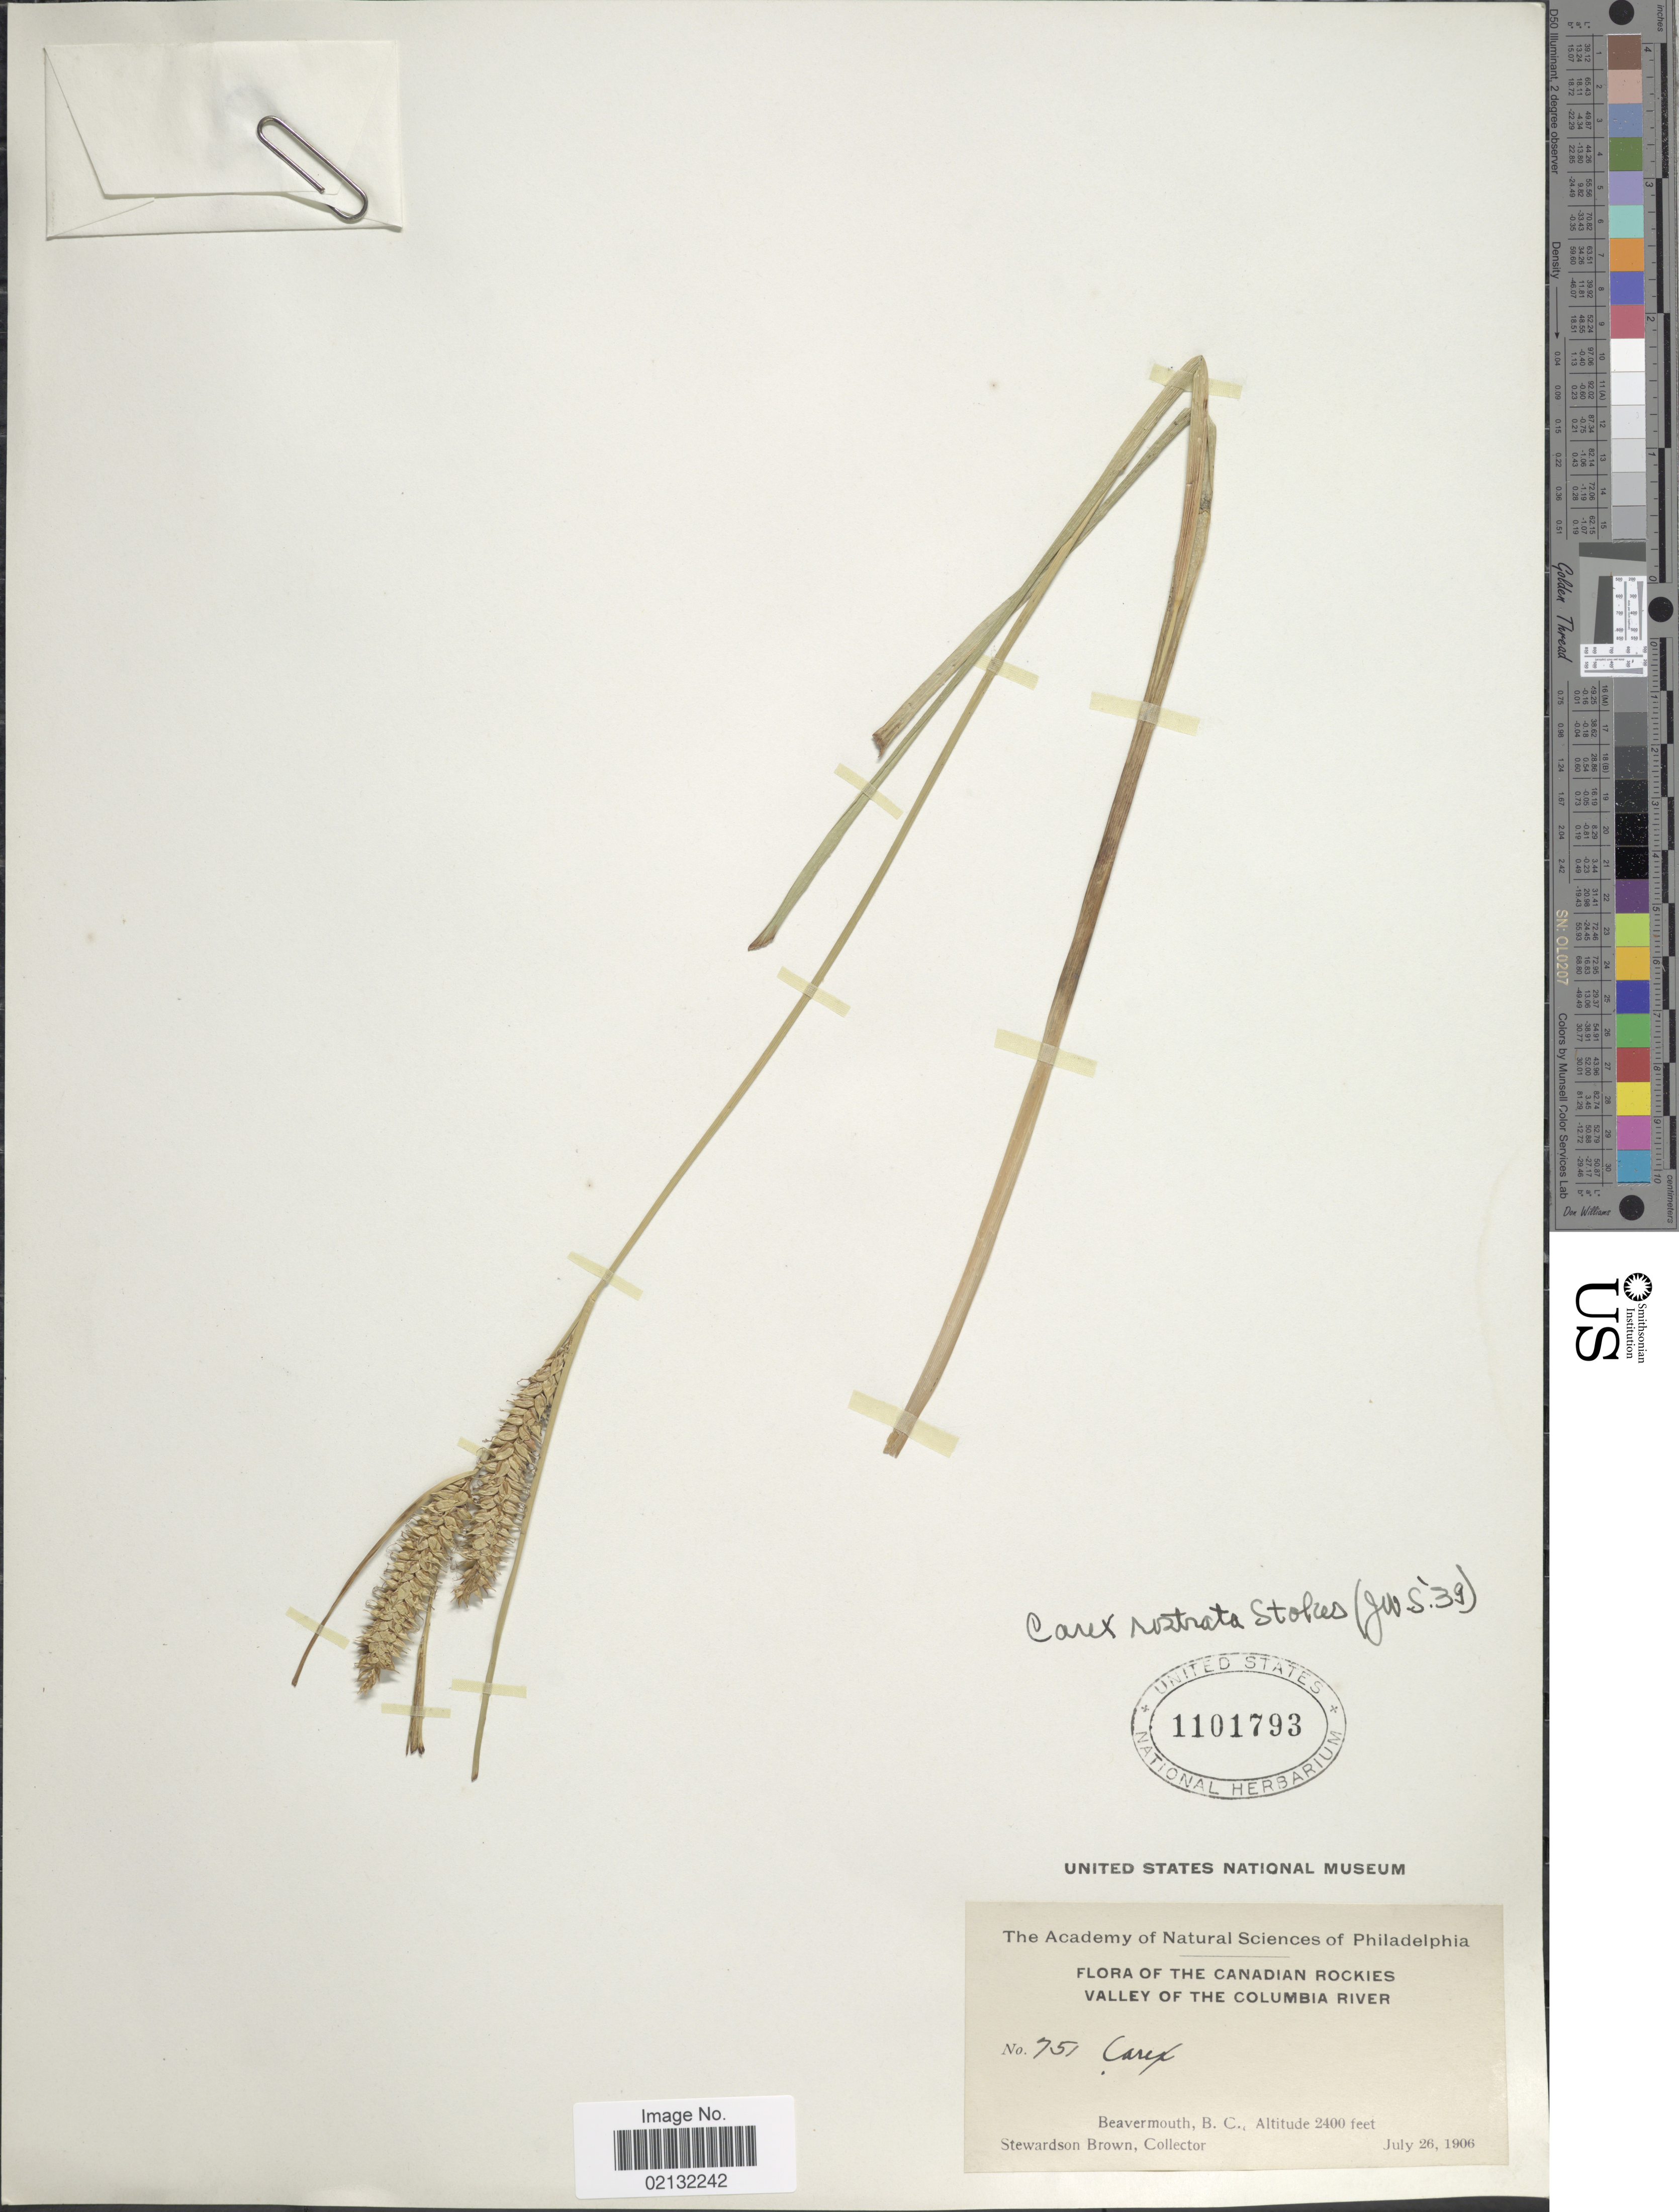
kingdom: Plantae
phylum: Tracheophyta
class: Liliopsida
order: Poales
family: Cyperaceae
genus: Carex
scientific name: Carex rostrata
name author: Stokes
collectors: S. Brown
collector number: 751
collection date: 1906-07-26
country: Canada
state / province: British Columbia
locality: Canadian Rockies, valley of the Columbia River, Beavermouth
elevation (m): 732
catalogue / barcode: US 1101793